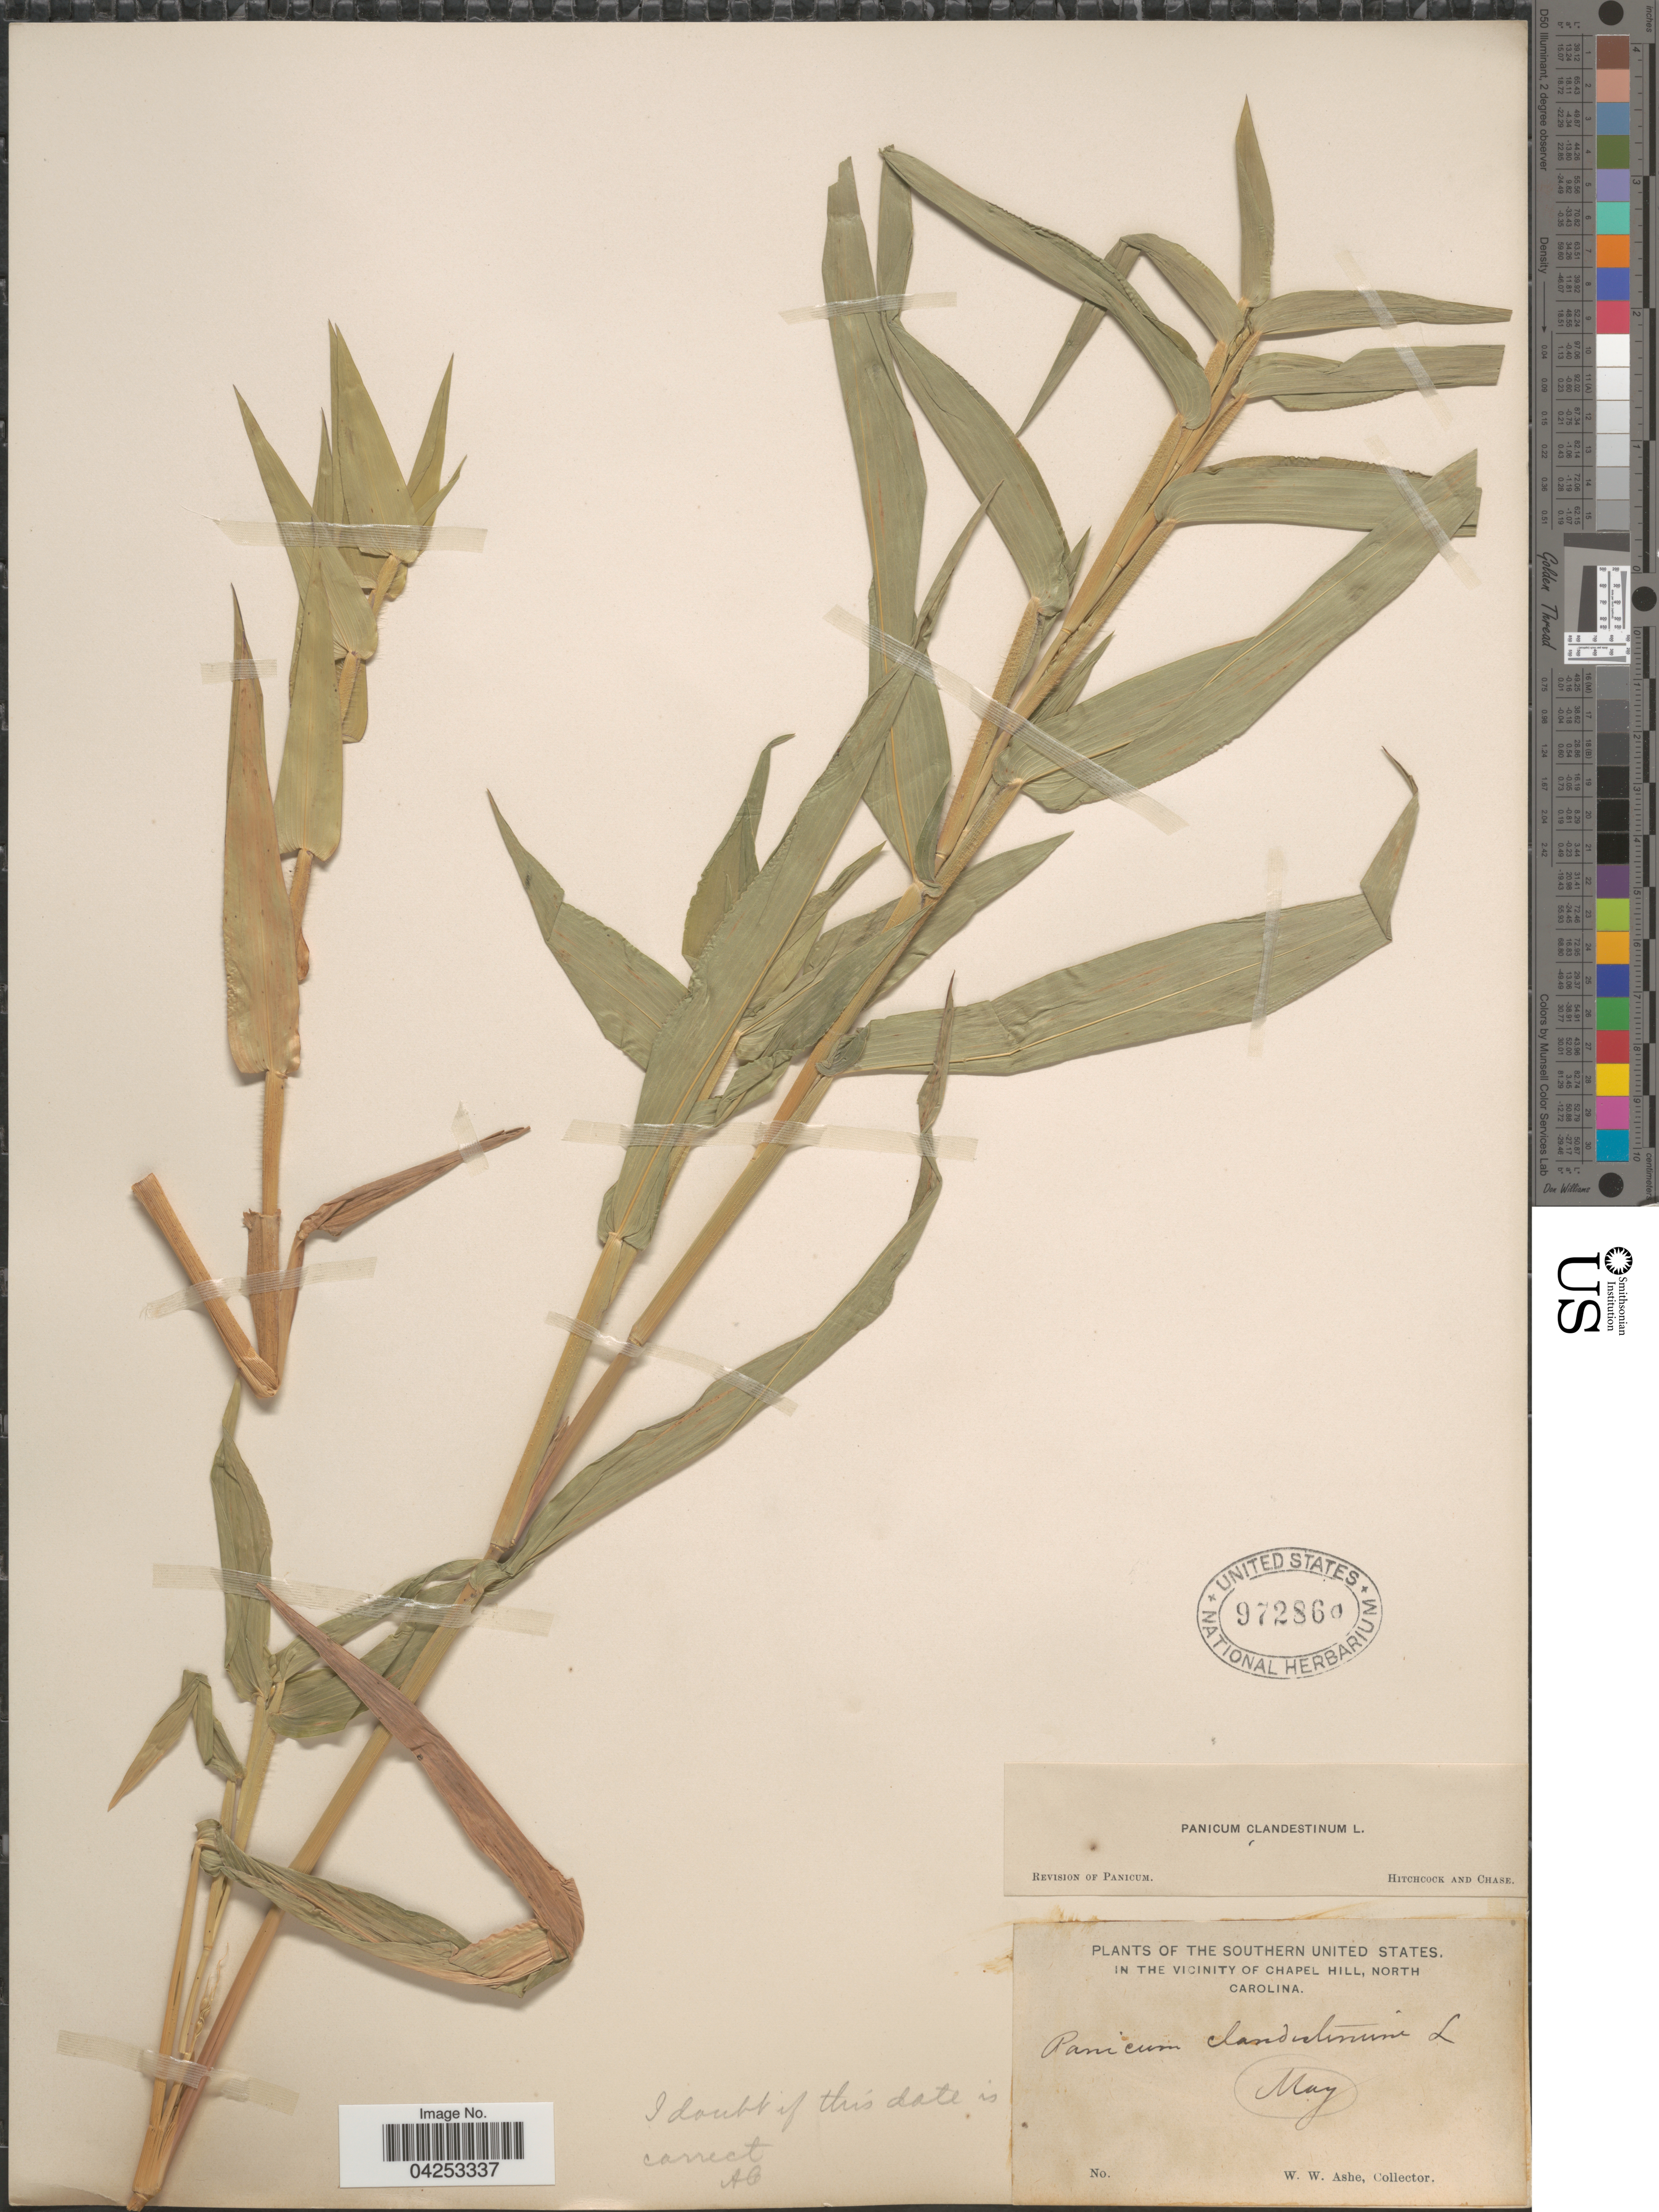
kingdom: Plantae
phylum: Tracheophyta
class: Liliopsida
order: Poales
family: Poaceae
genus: Dichanthelium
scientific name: Dichanthelium clandestinum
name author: (L.) Gould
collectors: W. W. Ashe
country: United States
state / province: North Carolina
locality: The Southern United States, in the Vicinity of Chapel Hill.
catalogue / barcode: US 972860